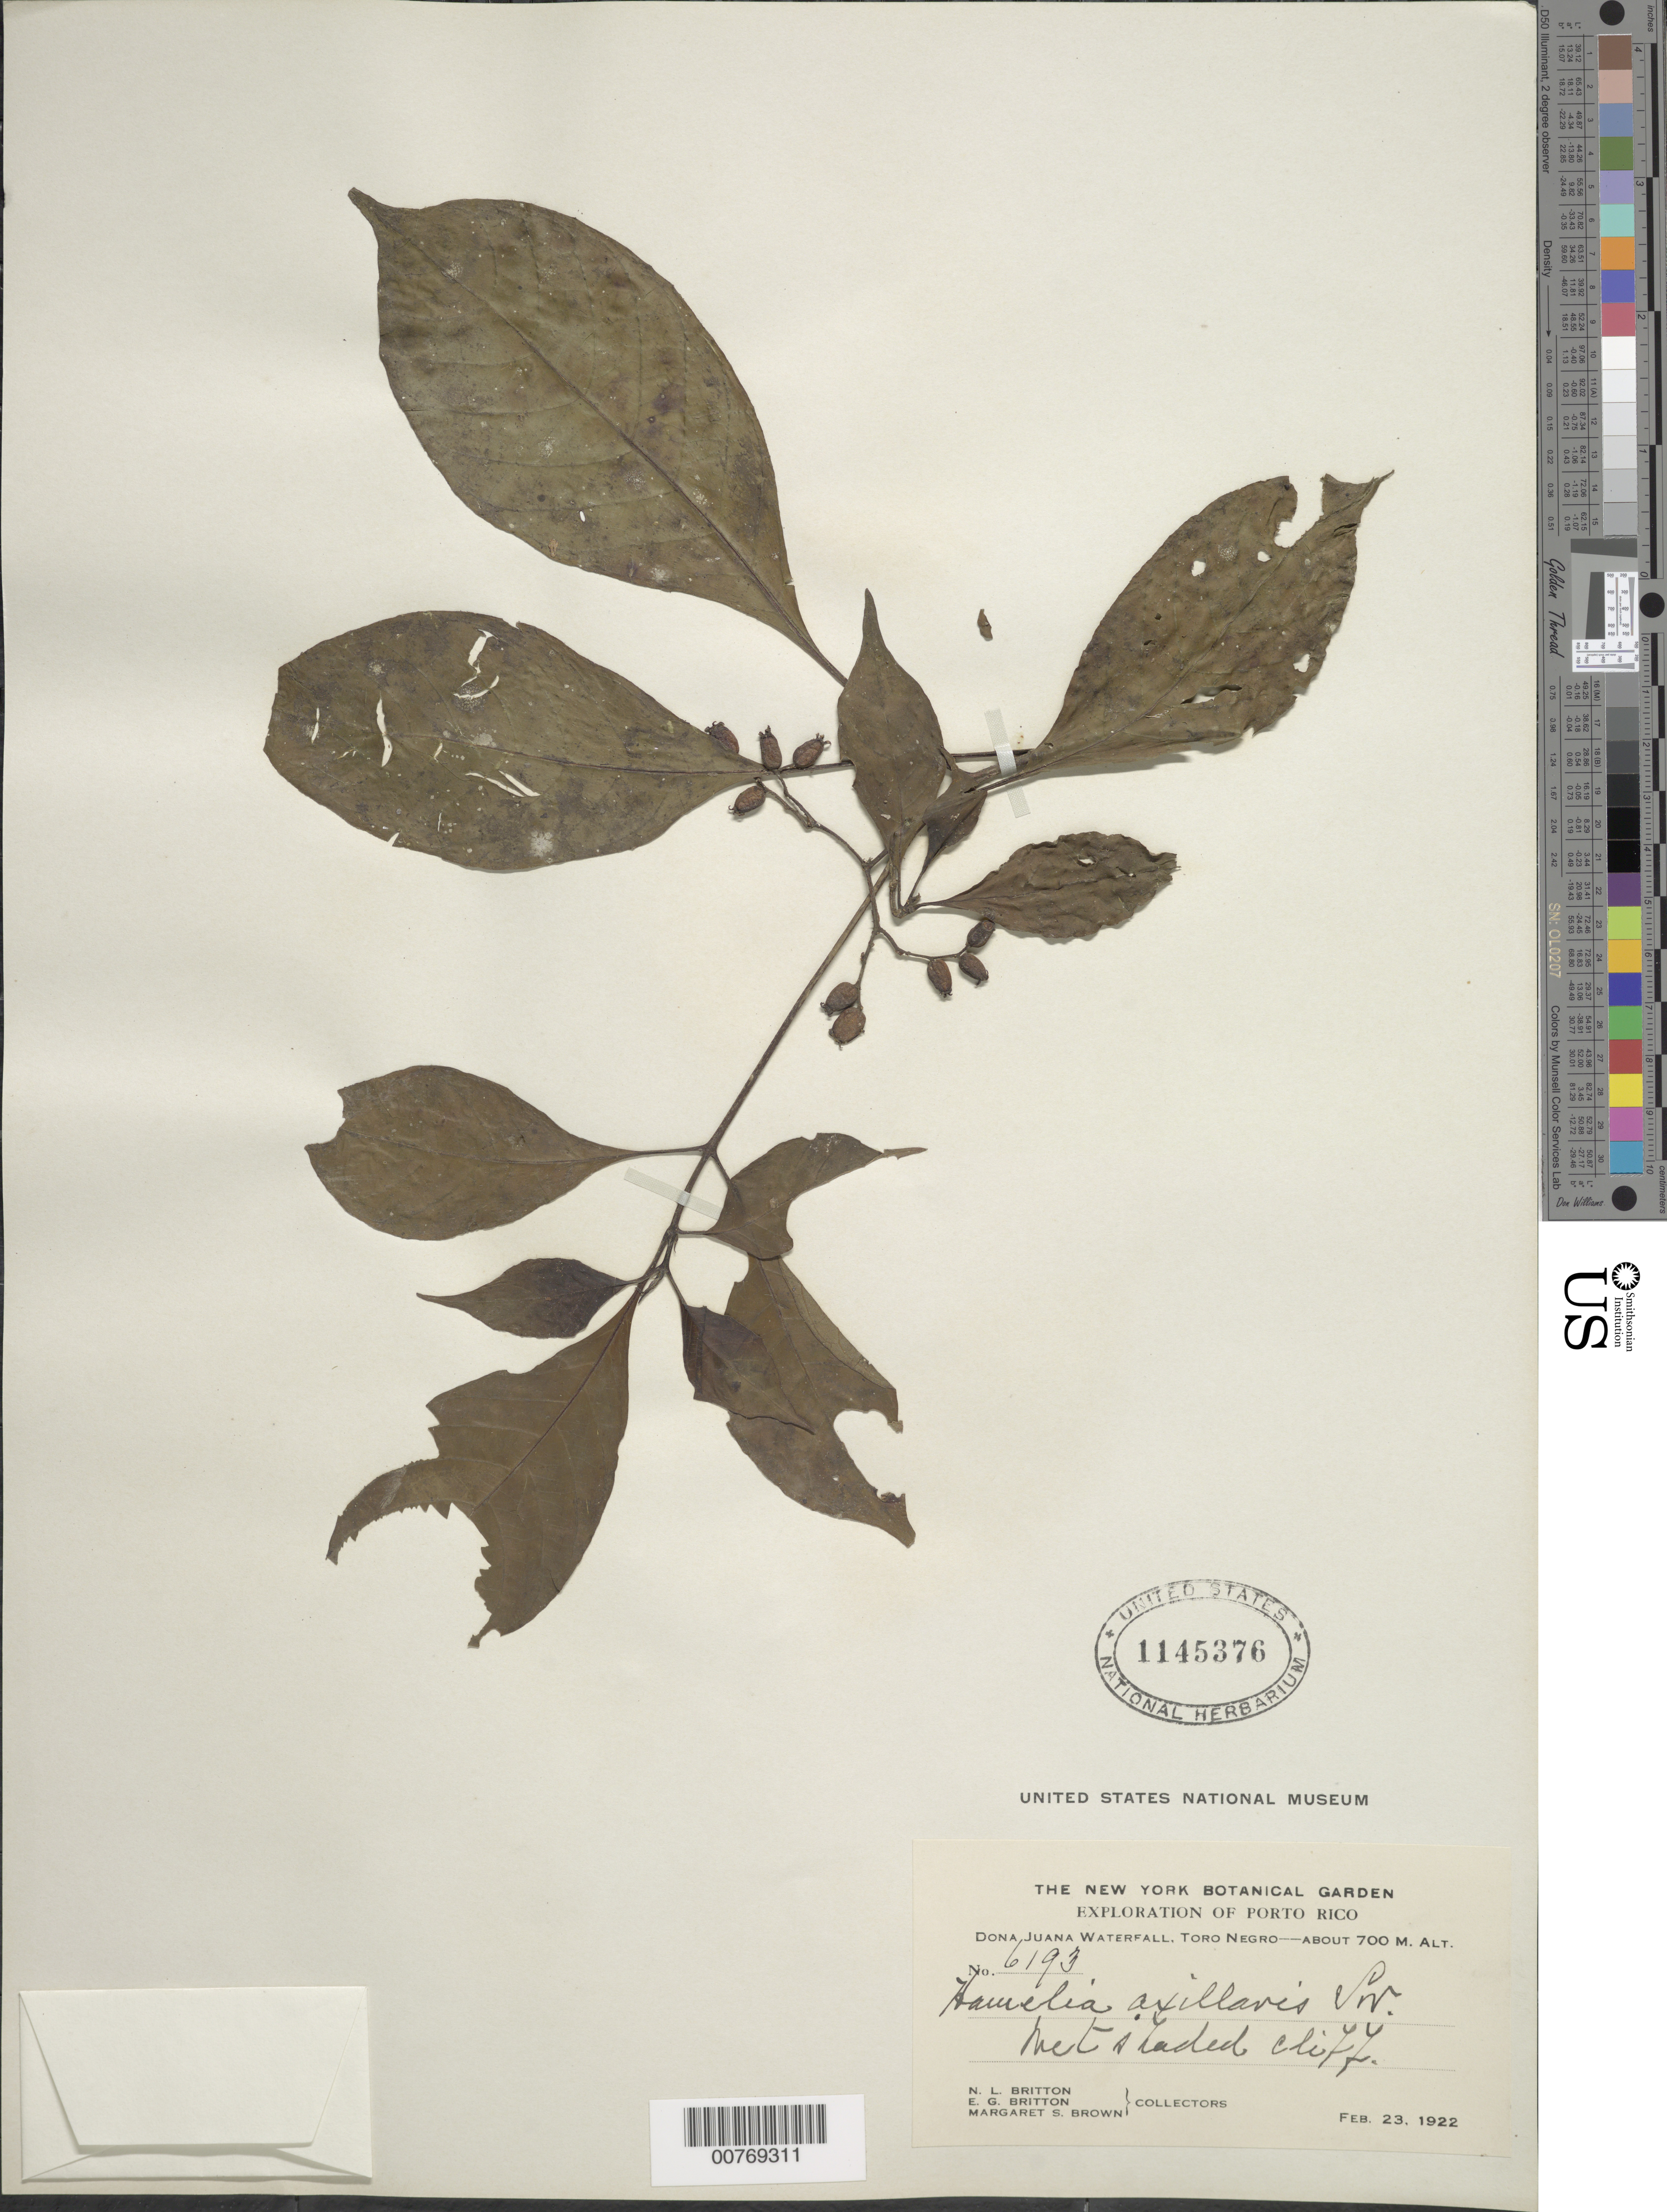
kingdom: Plantae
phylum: Tracheophyta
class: Magnoliopsida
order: Gentianales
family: Rubiaceae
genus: Hamelia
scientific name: Hamelia axillaris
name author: Sw.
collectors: N. Britton, E. G. Britton & M. S. Brown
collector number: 6193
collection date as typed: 23 Feb 1922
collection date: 1922-02-23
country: Puerto Rico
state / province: Villalba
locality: Doña Juana Waterfall, Toro Negro; shaded cliff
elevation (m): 700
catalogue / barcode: US 1145376